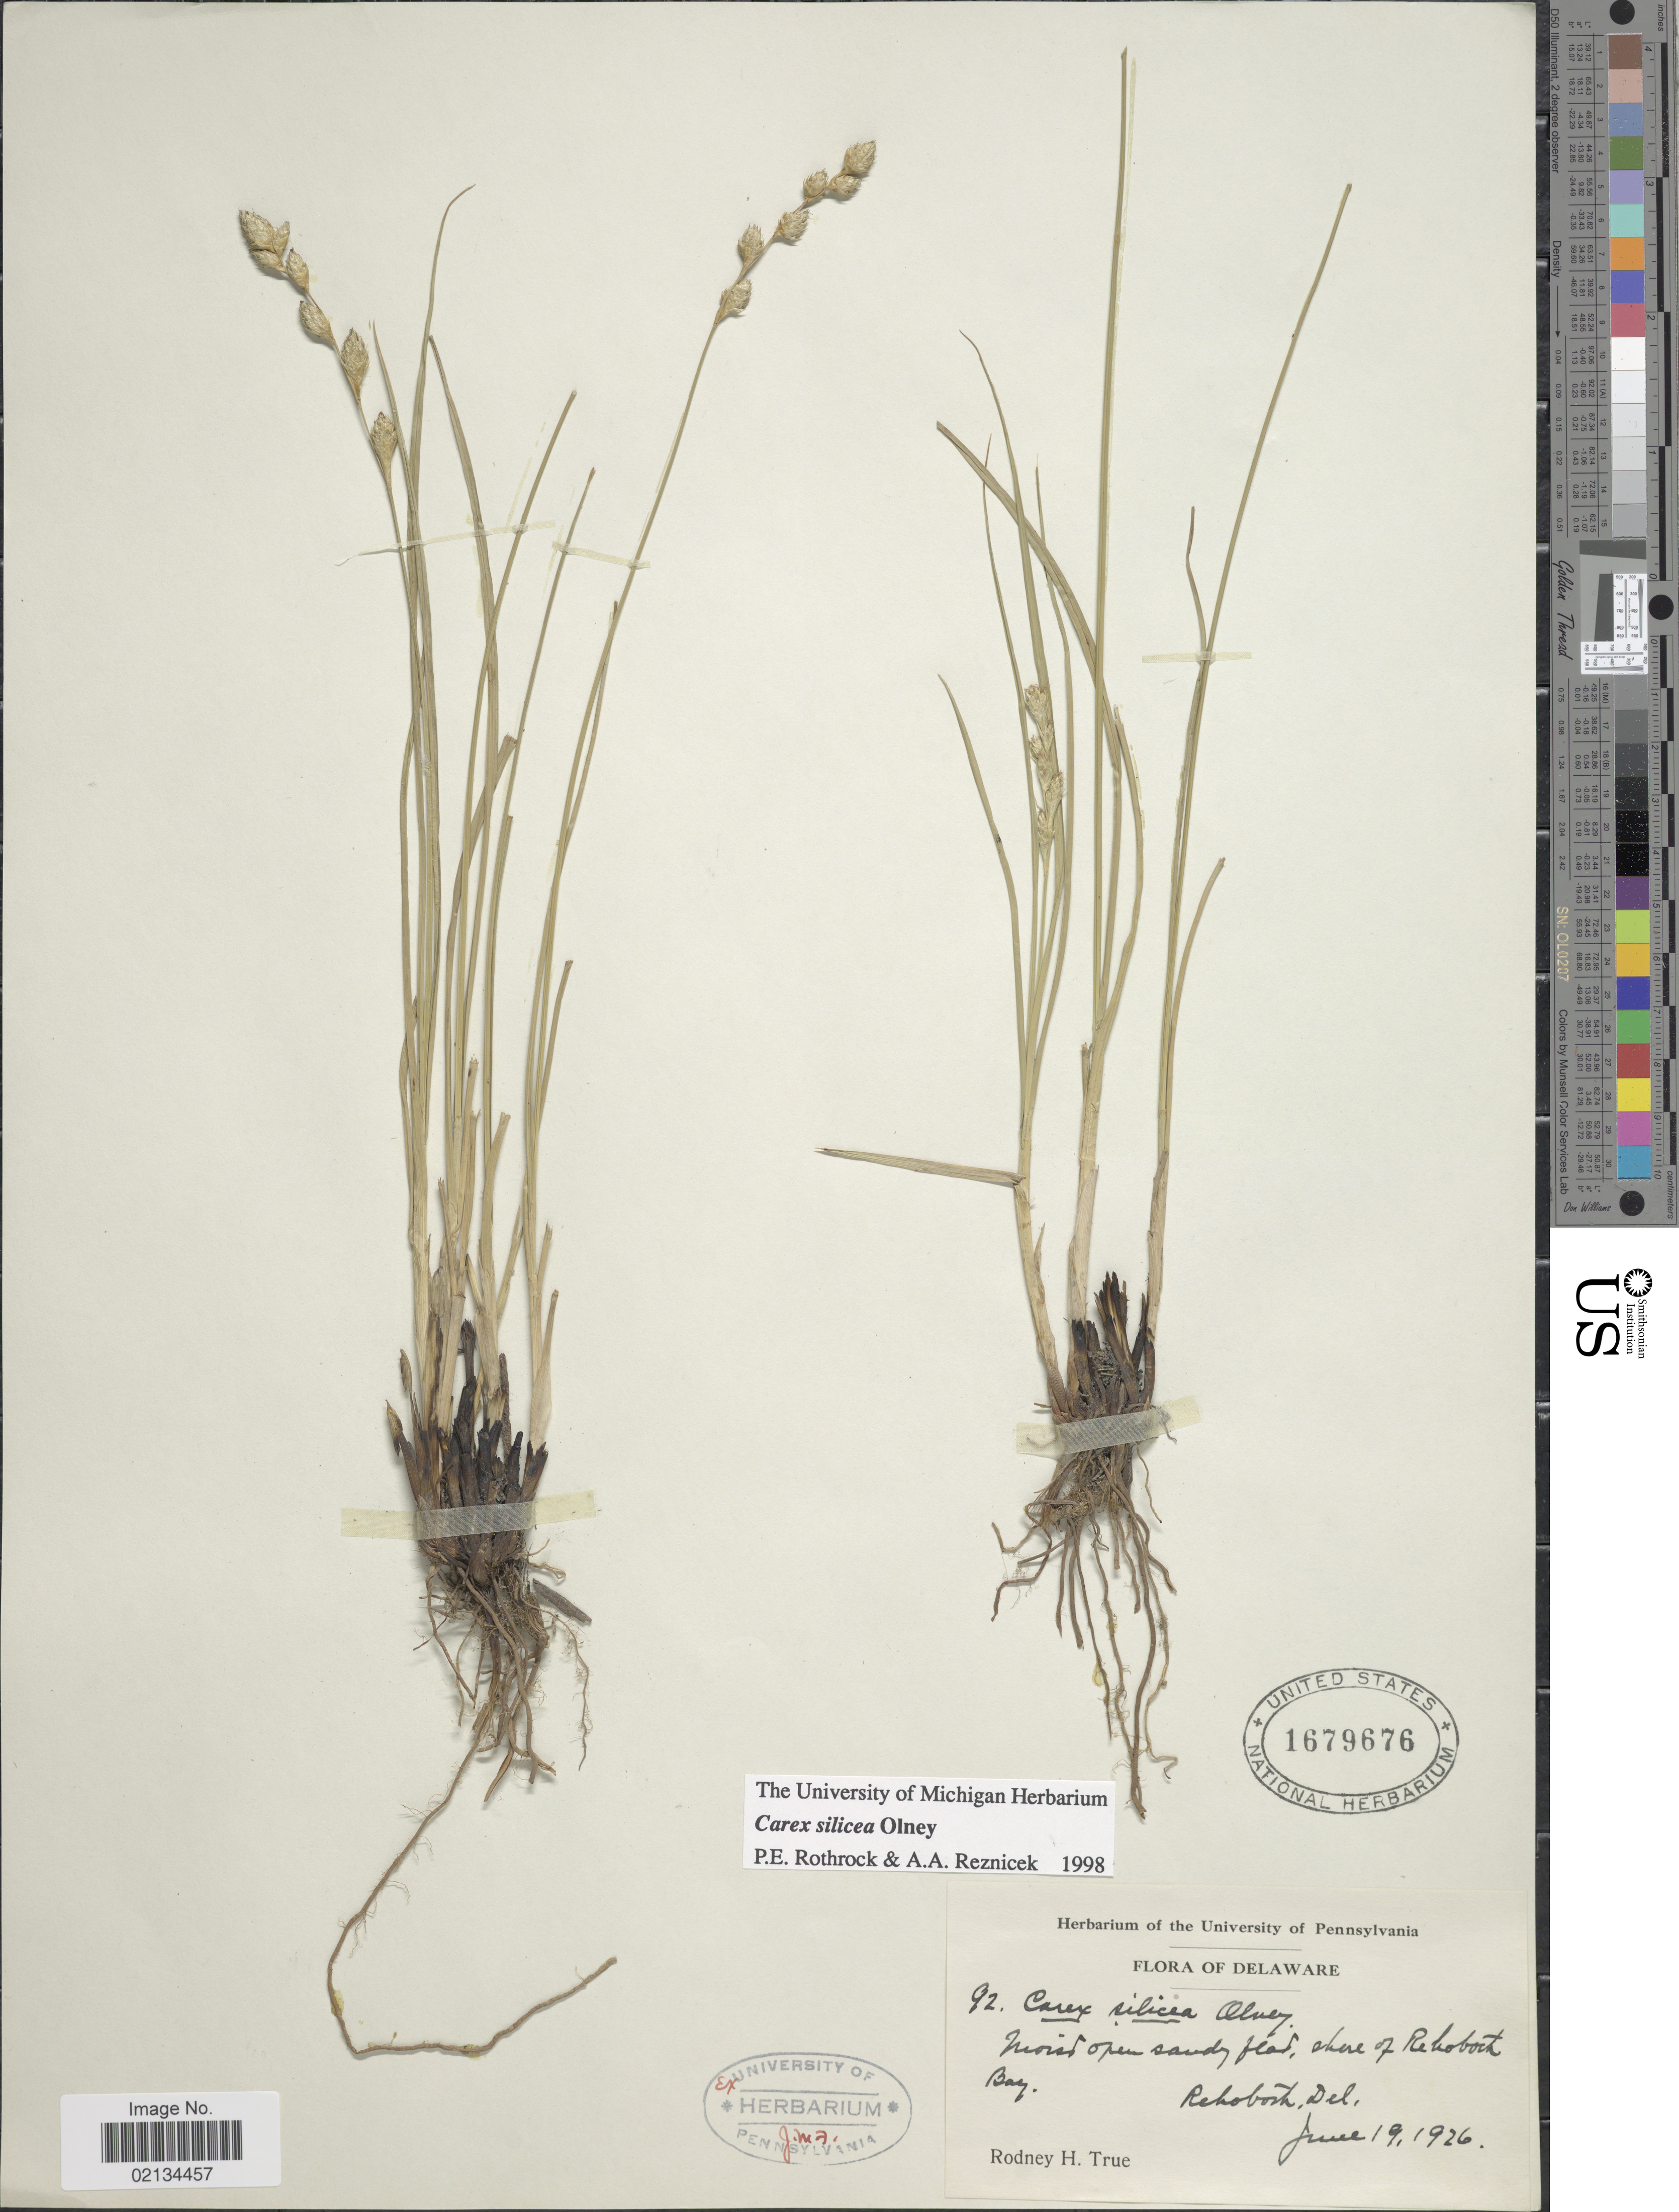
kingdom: Plantae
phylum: Tracheophyta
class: Liliopsida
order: Poales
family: Cyperaceae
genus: Carex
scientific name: Carex silicea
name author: Olney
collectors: R. H. True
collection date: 1926-06-19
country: United States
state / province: Delaware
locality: Moist open sandy flat, shore of Rehoboth Bay, Rehoboth.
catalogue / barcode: US 1679676